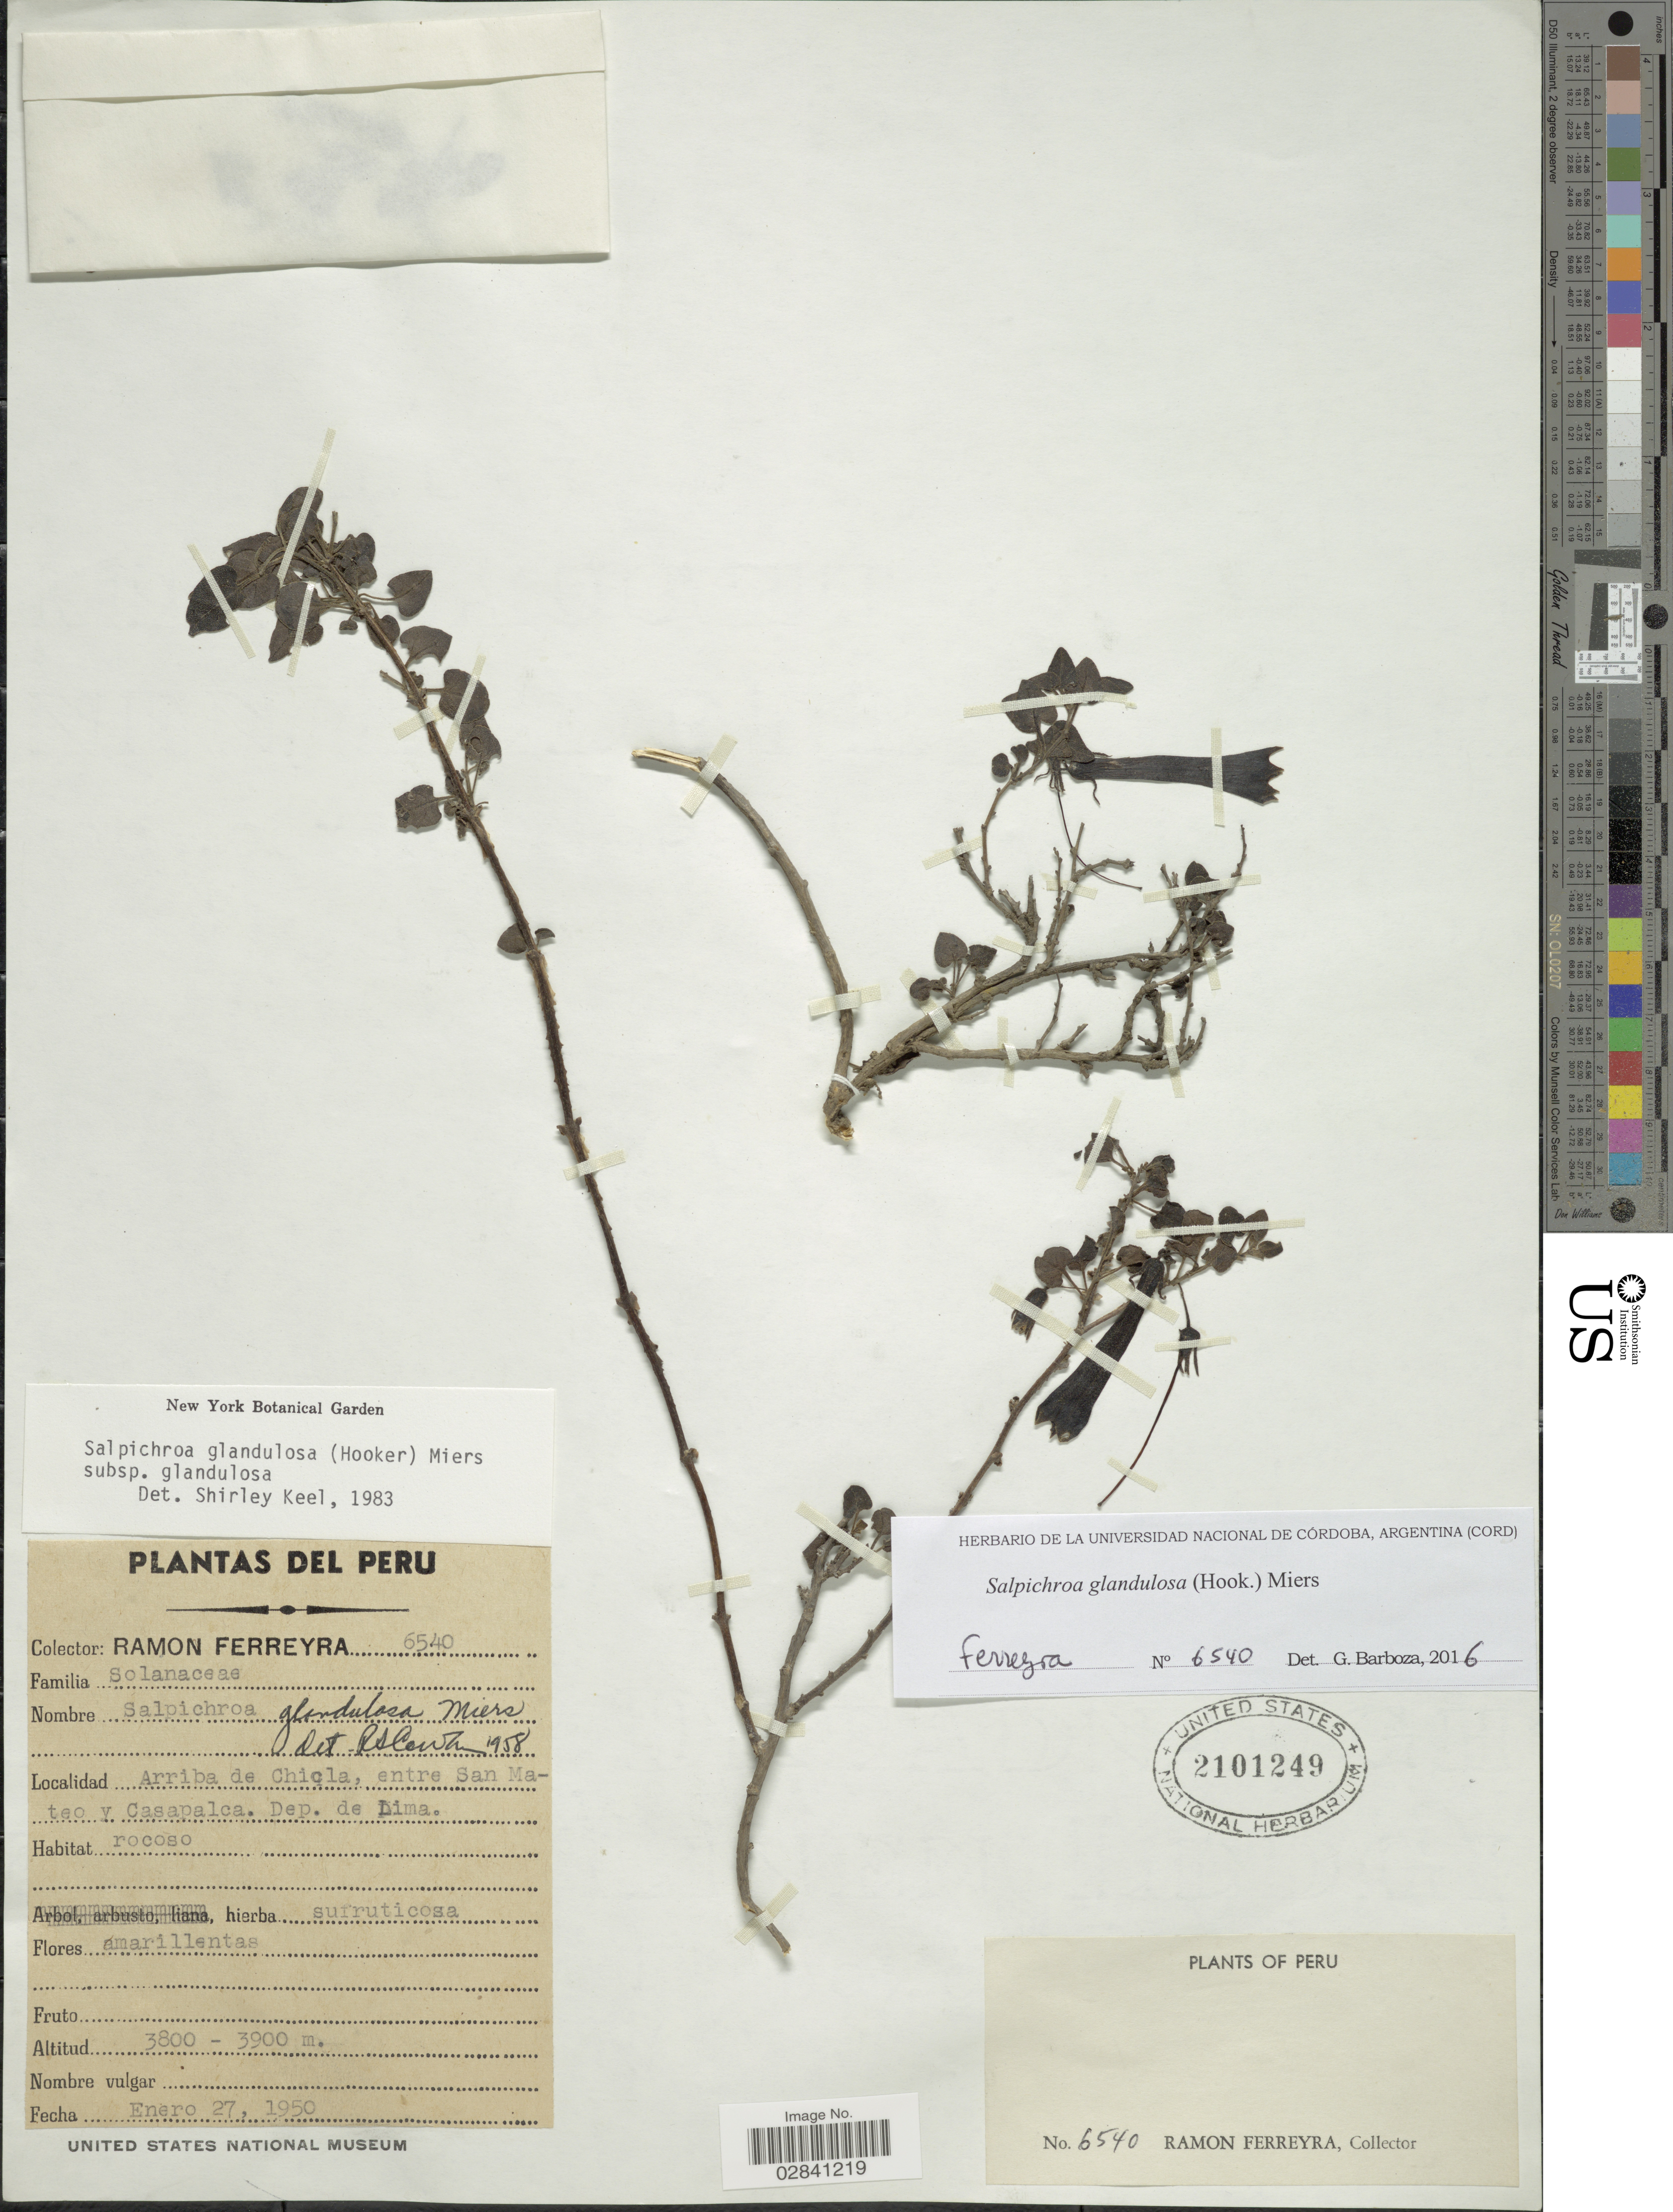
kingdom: Plantae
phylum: Tracheophyta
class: Magnoliopsida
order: Solanales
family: Solanaceae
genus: Salpichroa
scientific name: Salpichroa glandulosa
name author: (Hook.) Miers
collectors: R. A. Ferreyra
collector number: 6540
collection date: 1950-01-27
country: Peru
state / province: Lima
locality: Arriba de Chicla, entre San Mateo y Casapalca. Dep. de Lima.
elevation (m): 3800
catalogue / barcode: US 2101249